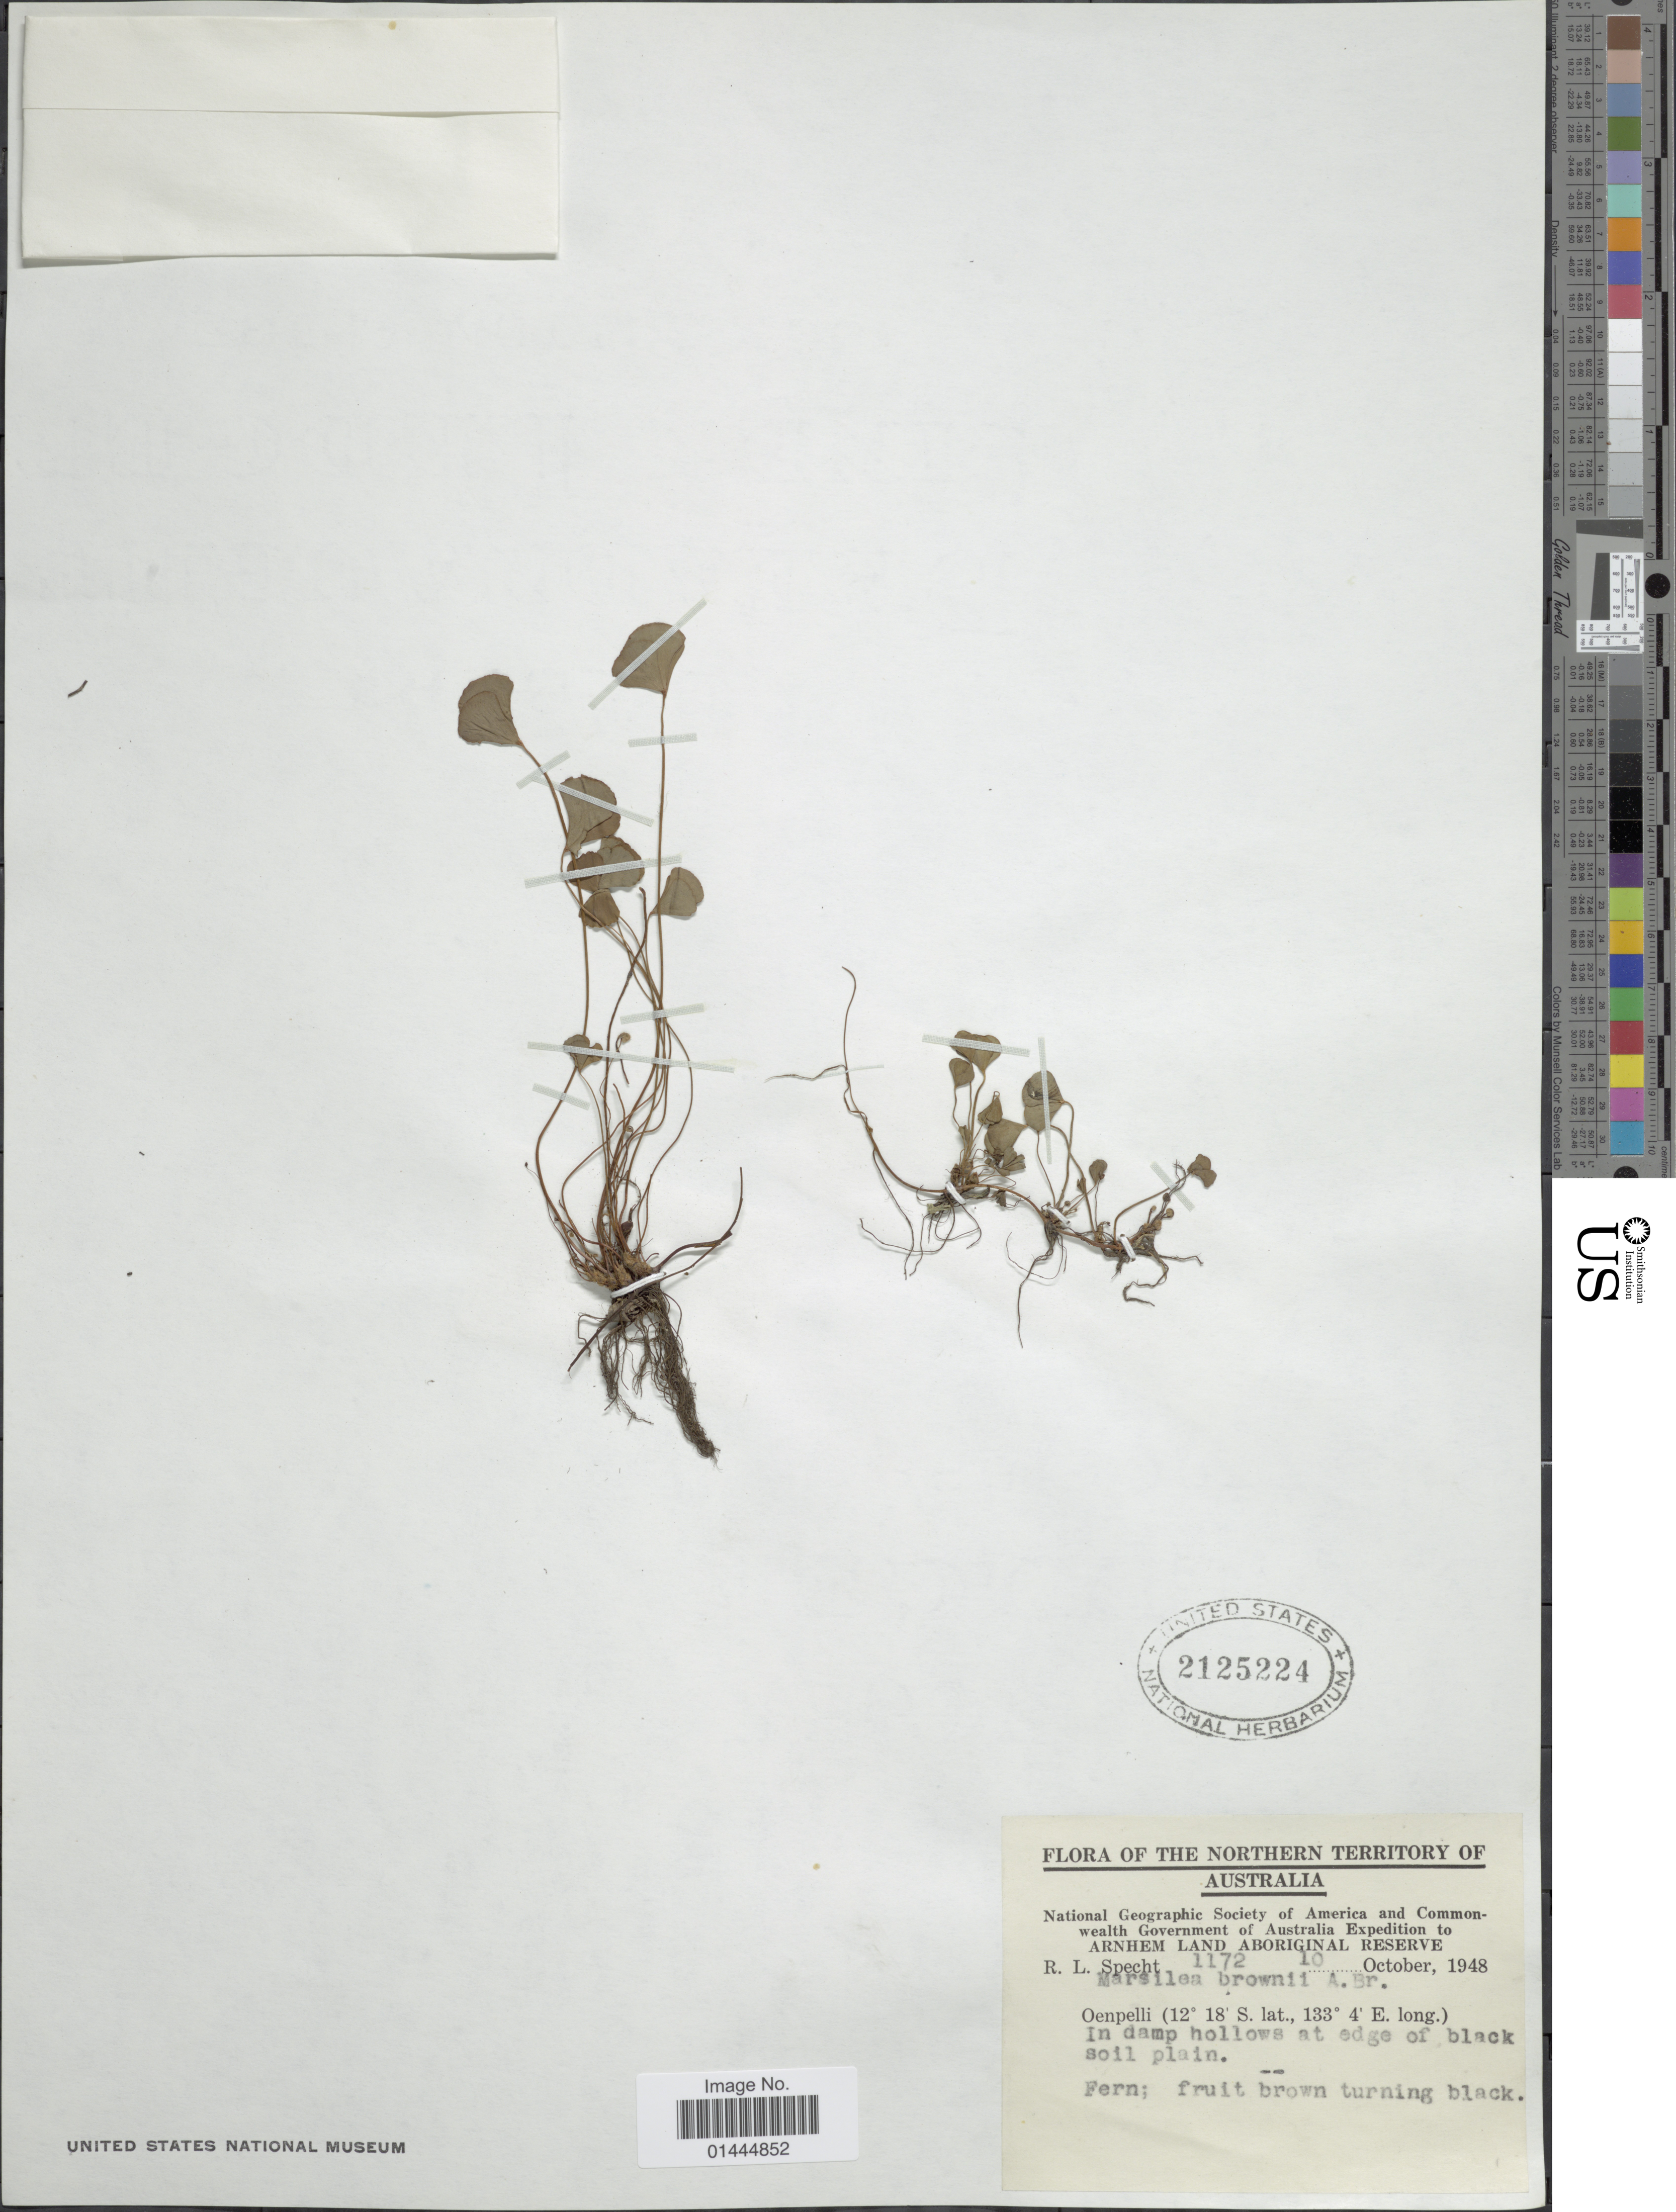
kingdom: Plantae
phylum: Tracheophyta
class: Polypodiopsida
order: Salviniales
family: Marsileaceae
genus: Marsilea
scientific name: Marsilea mutica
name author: Mett.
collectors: R. L. Specht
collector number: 1172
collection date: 1948-10-10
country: Australia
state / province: Northern Territory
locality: Arnhem Land Aboriginal Reserve, Oenpelli.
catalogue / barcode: US 2125224